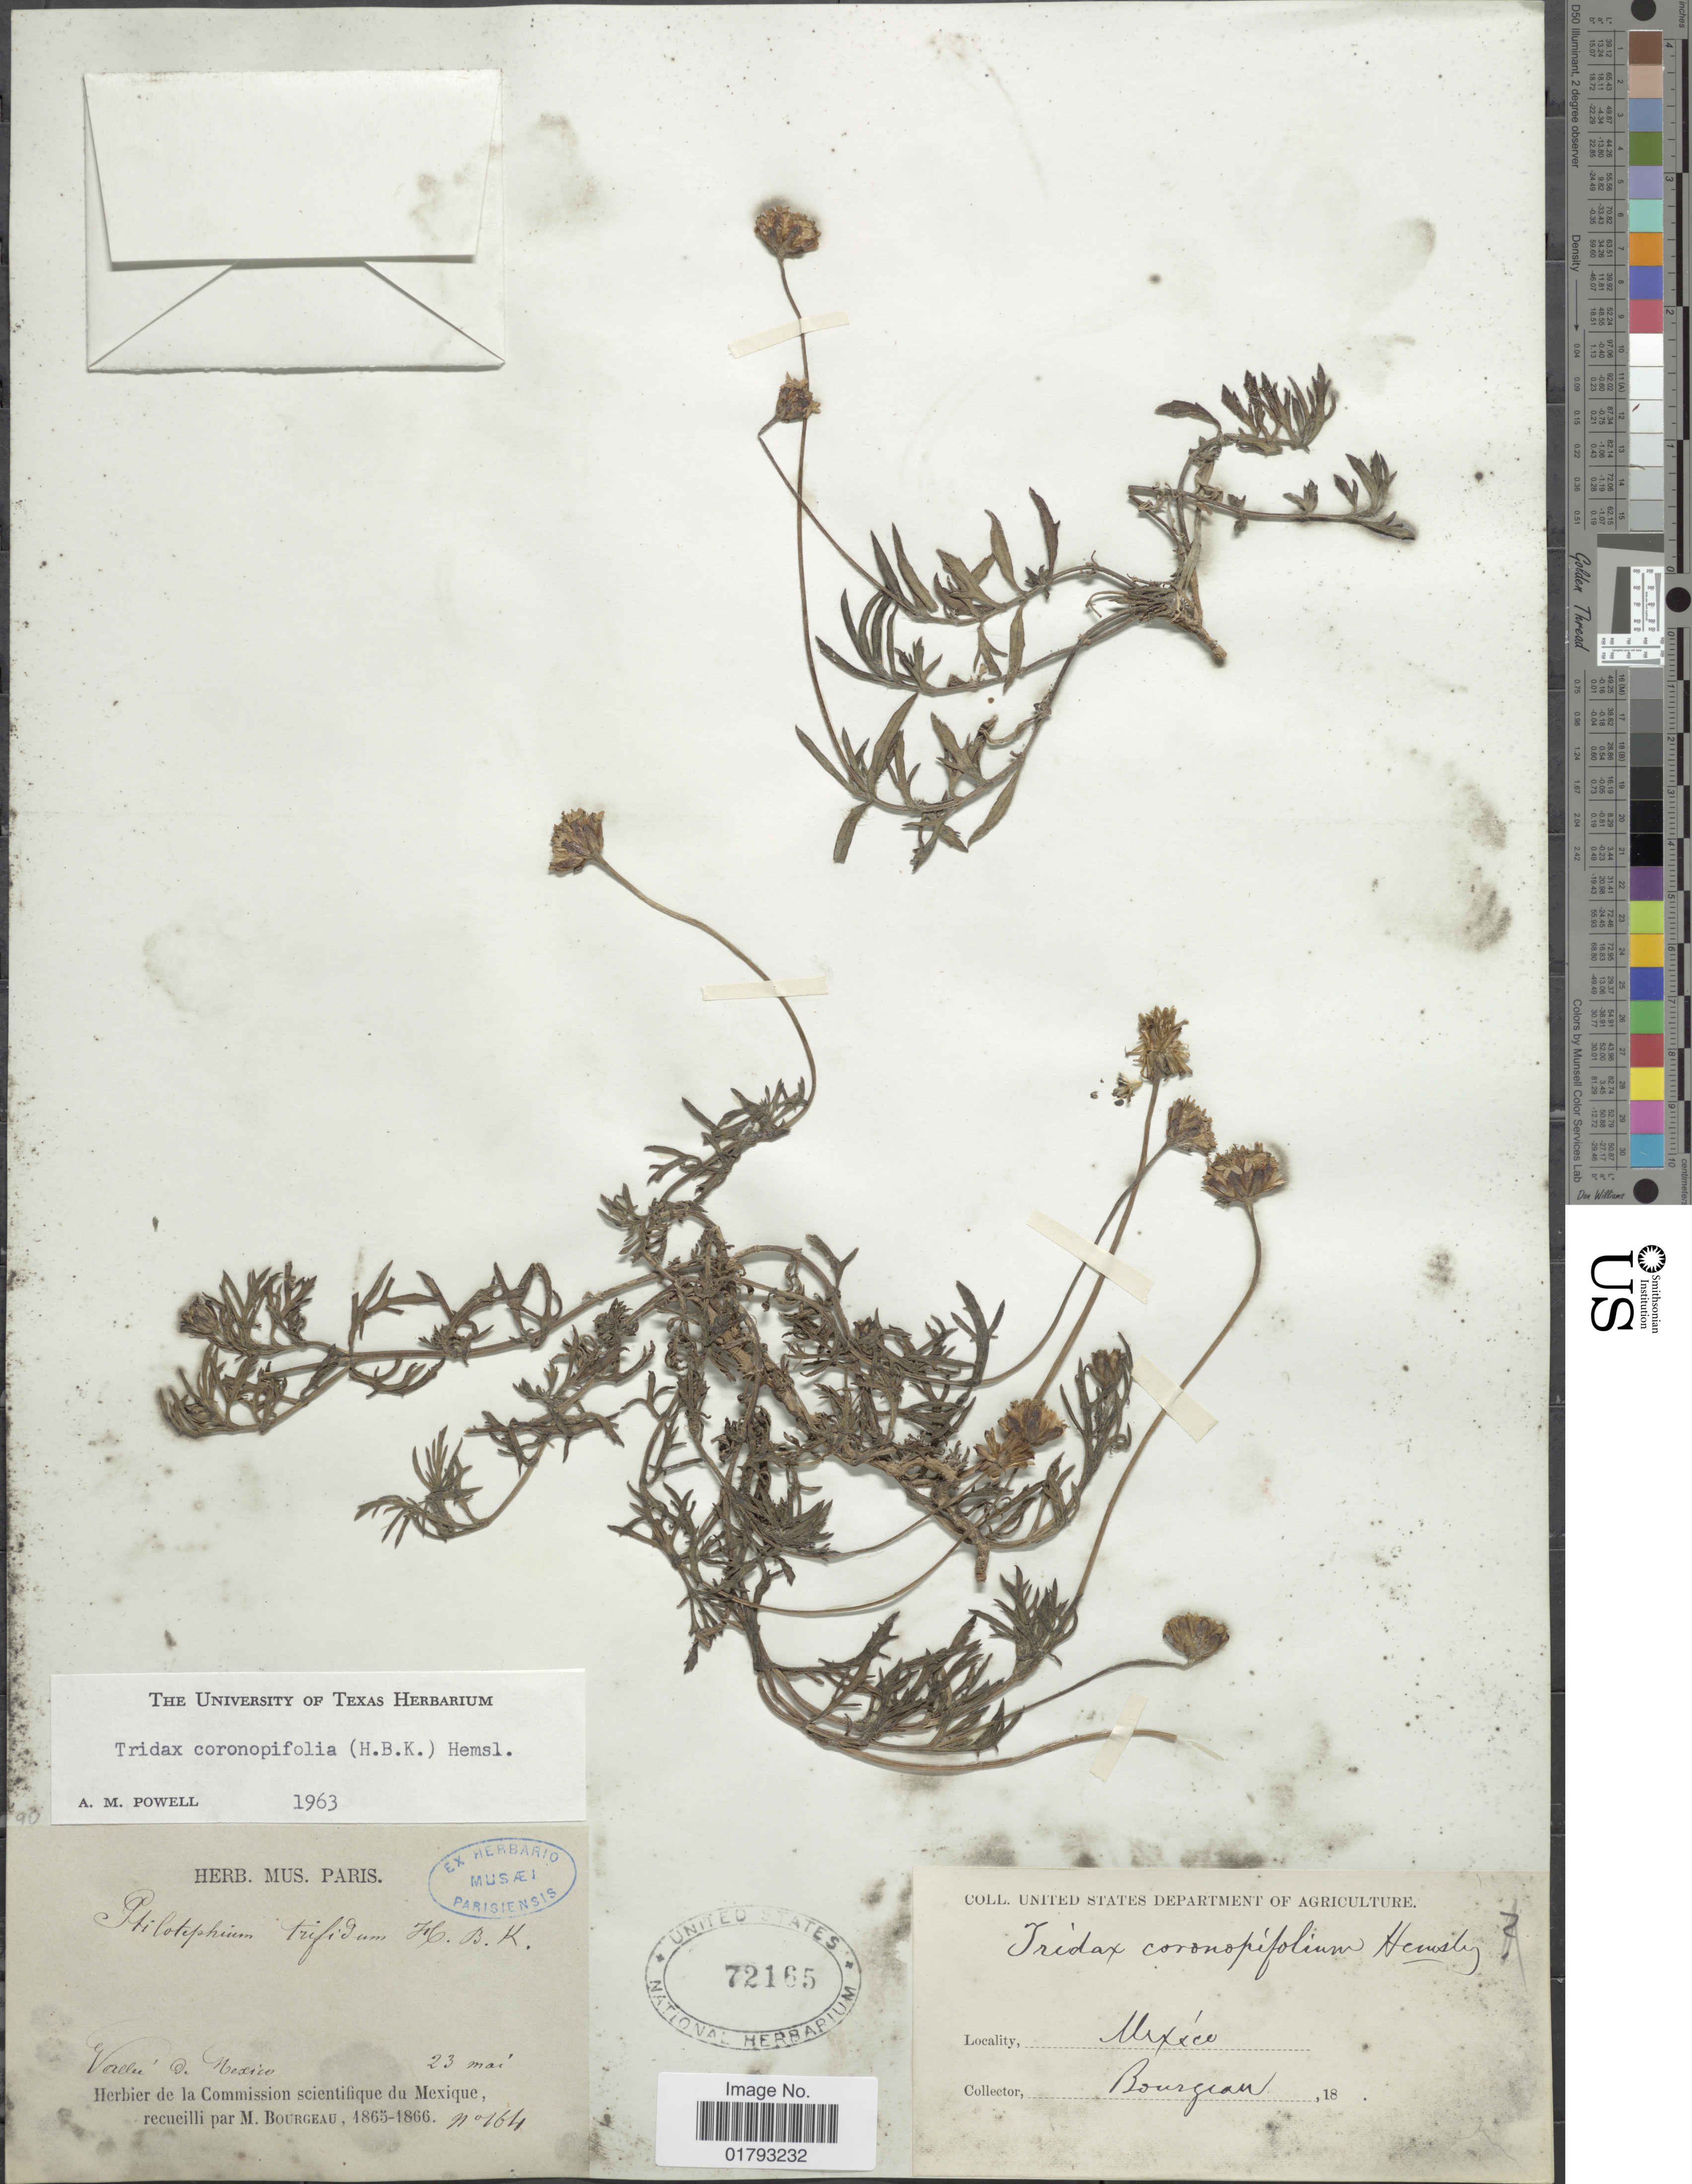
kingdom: Plantae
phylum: Tracheophyta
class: Magnoliopsida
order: Asterales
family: Asteraceae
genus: Tridax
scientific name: Tridax coronopifolia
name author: (Kunth) Hemsl.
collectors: M. Borgeau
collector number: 164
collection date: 1865-05-23/1866-05-23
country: Mexico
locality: Vallee de Mexico.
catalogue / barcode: US 72165